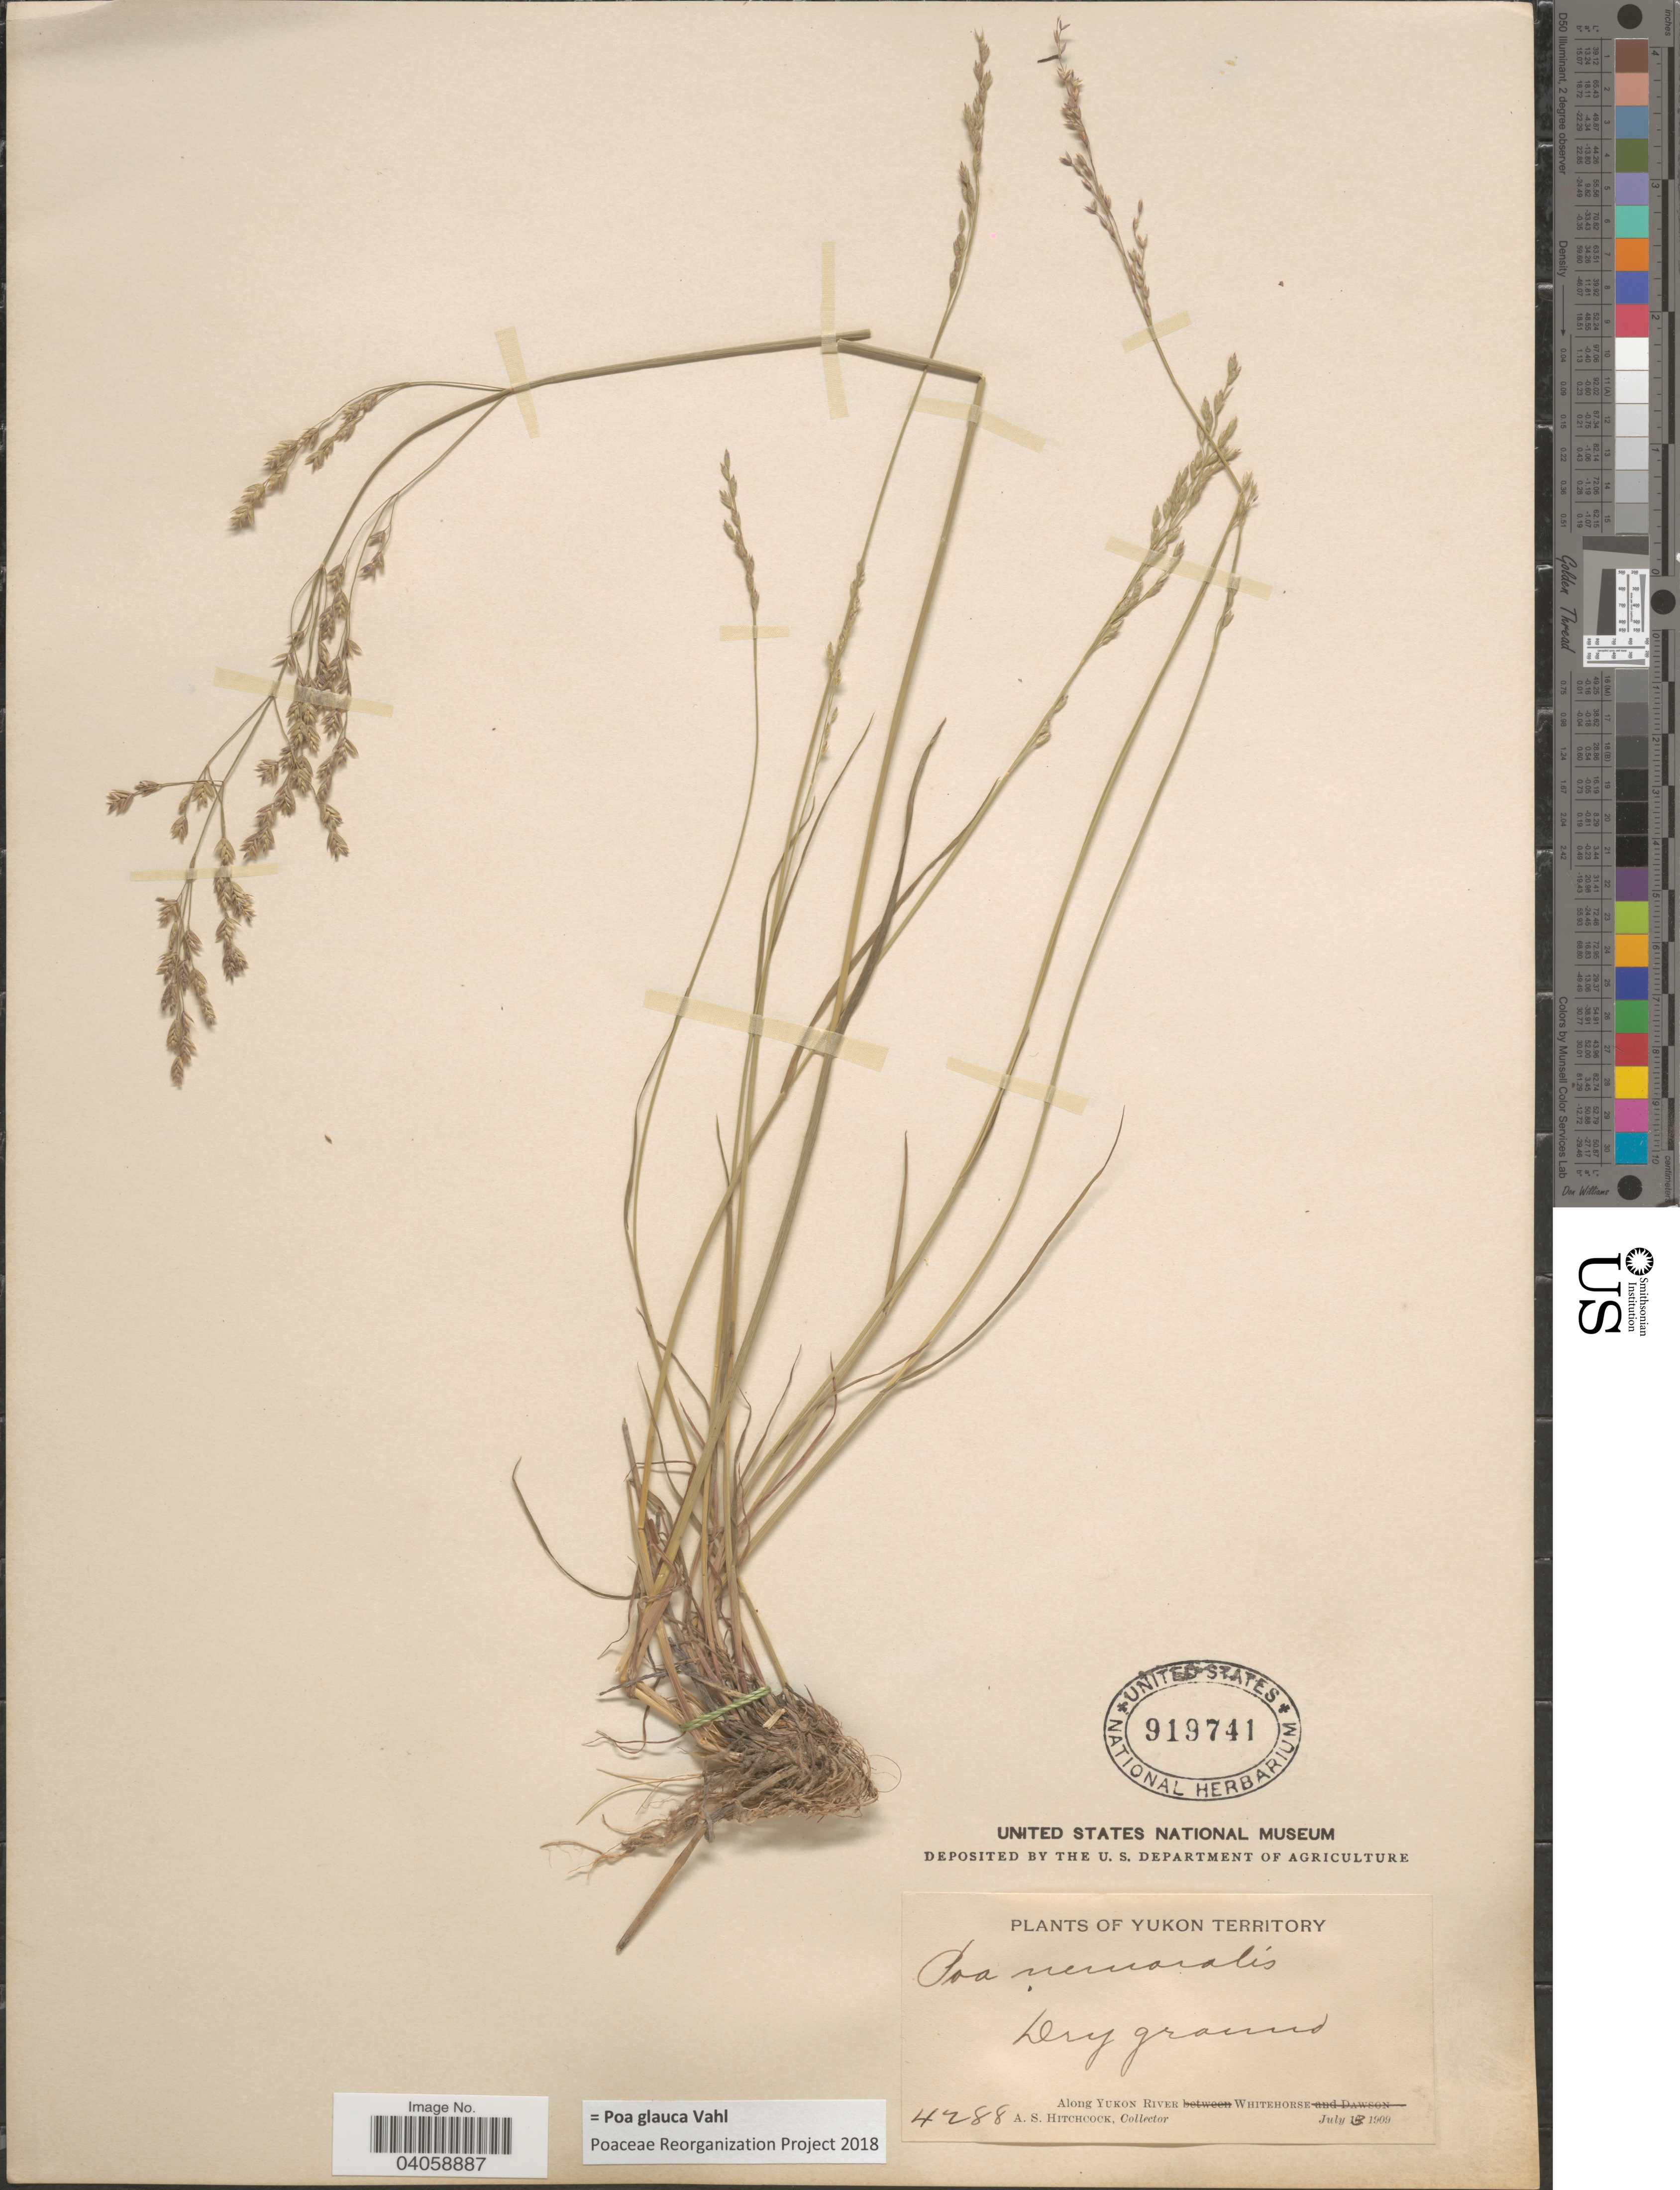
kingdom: Plantae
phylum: Tracheophyta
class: Liliopsida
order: Poales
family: Poaceae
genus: Poa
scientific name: Poa glauca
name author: Vahl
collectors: A. S. Hitchcock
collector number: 4288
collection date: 1909-07-13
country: Canada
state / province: Yukon Territory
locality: Along Yukon River. Whitehorse.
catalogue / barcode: US 919741